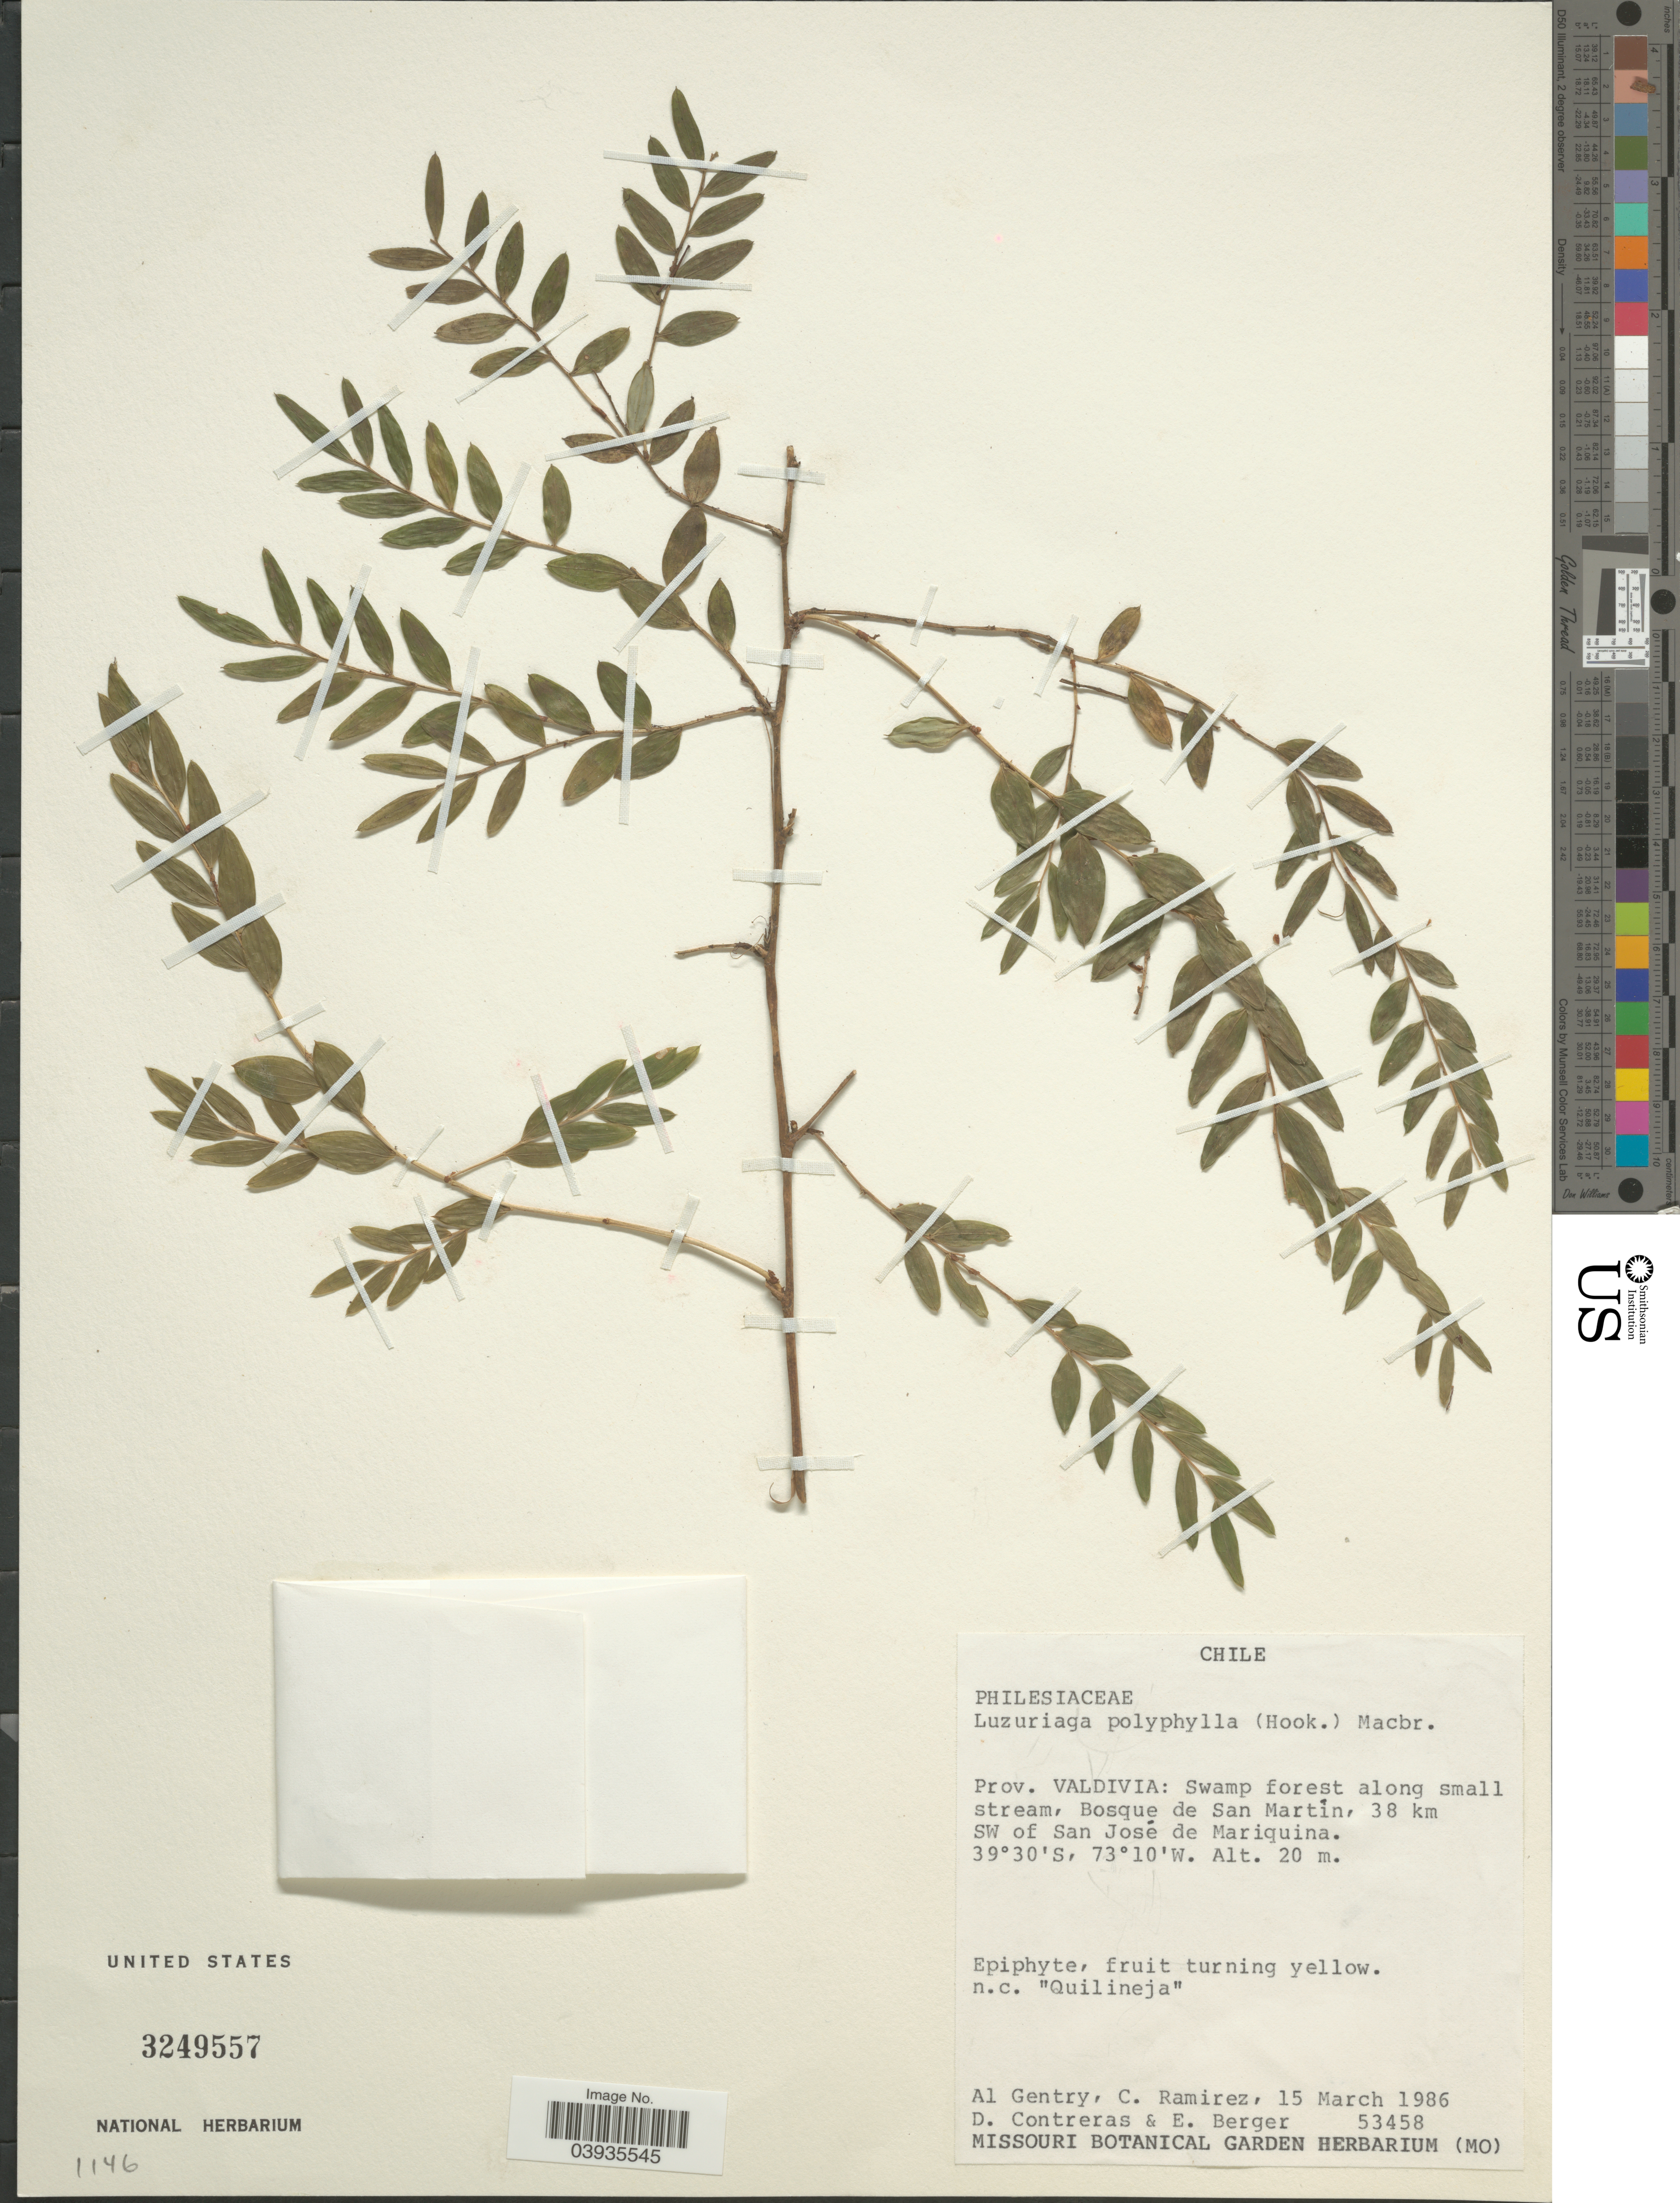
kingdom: Plantae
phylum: Tracheophyta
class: Liliopsida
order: Liliales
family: Alstroemeriaceae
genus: Luzuriaga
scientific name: Luzuriaga polyphylla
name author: (Hook. f.) J.F. Macbr.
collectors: A. H. Gentry, C. Ramirez, D. Contreras & E. Berger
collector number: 53458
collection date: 1986-03-15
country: Chile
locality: Prov. Valdivia: Swamp forest along small stream, Bosque de San Martín, 38 km SW of San José de Mariquina.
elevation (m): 20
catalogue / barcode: US 3249557